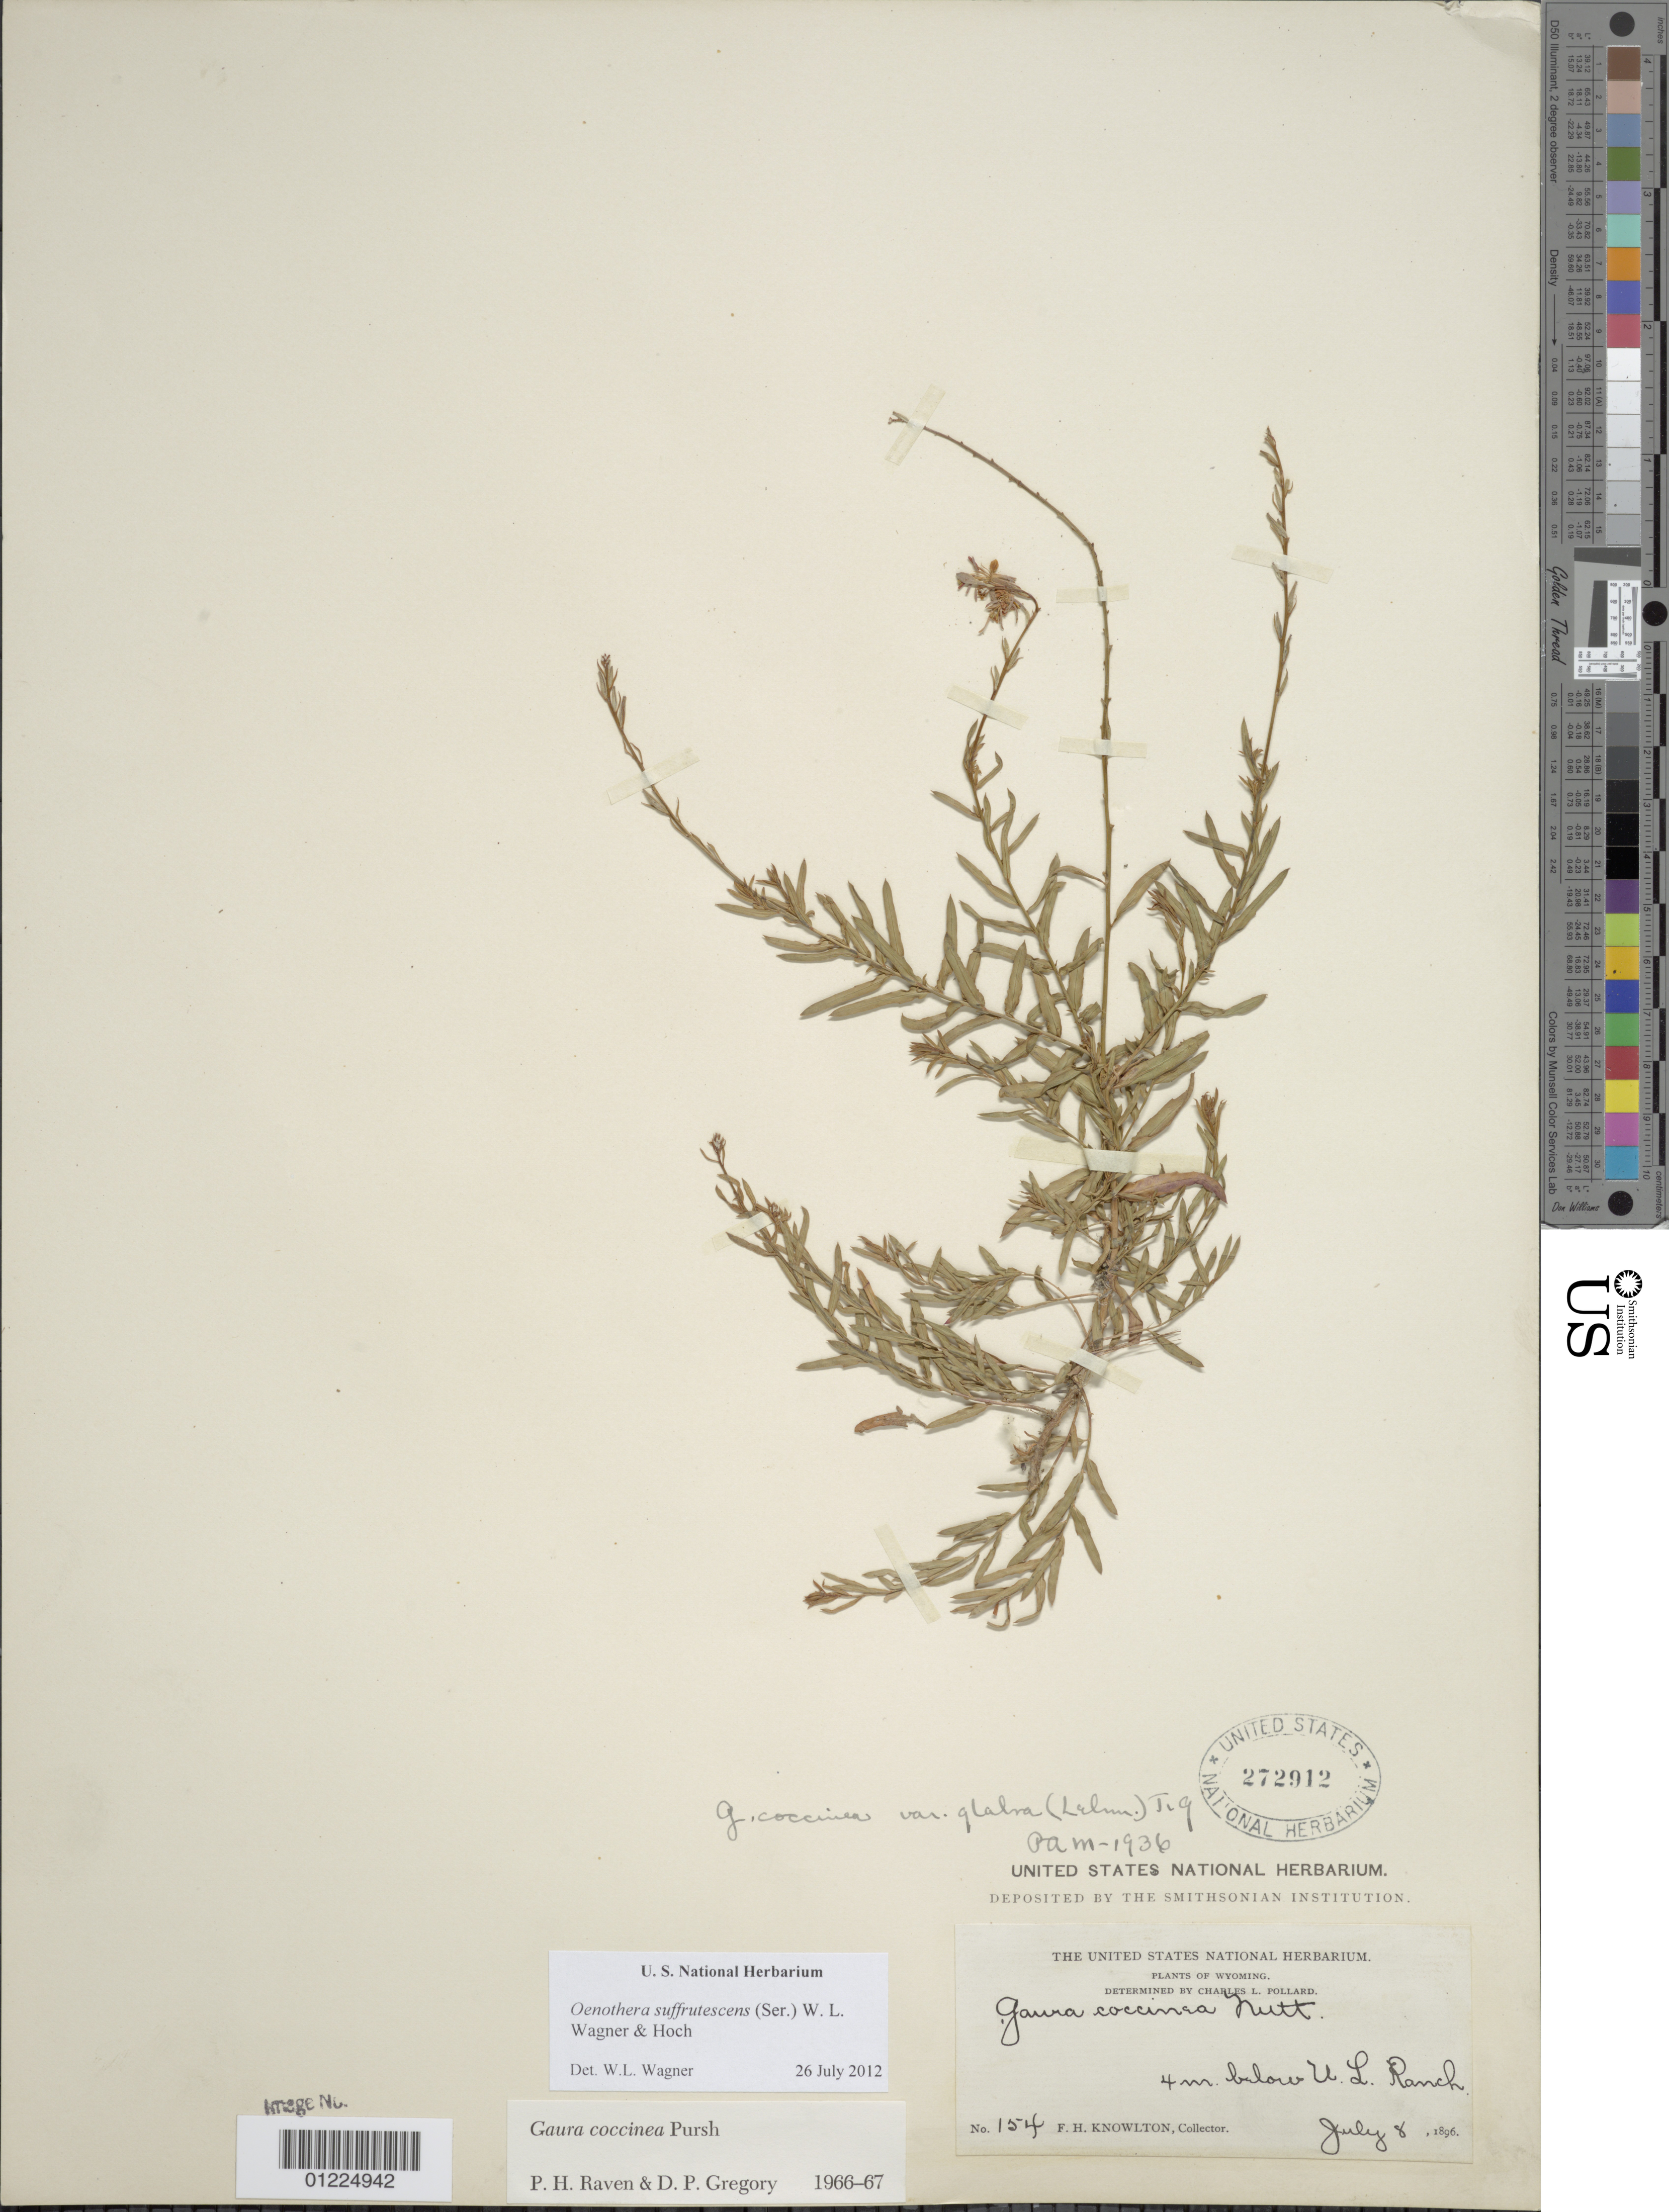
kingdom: Plantae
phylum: Tracheophyta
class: Magnoliopsida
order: Myrtales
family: Onagraceae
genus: Oenothera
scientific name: Oenothera suffrutescens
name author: (Ser.) W.L. Wagner & Hoch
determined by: Wagner, W. L., (BOT), Smithsonian Institution - National Museum of Natural History (UNITED STATES)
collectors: F. H. Knowlton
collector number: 154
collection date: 1896-07-08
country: United States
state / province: Wyoming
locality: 4 m. below U.L. Ranch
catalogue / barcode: US 272912